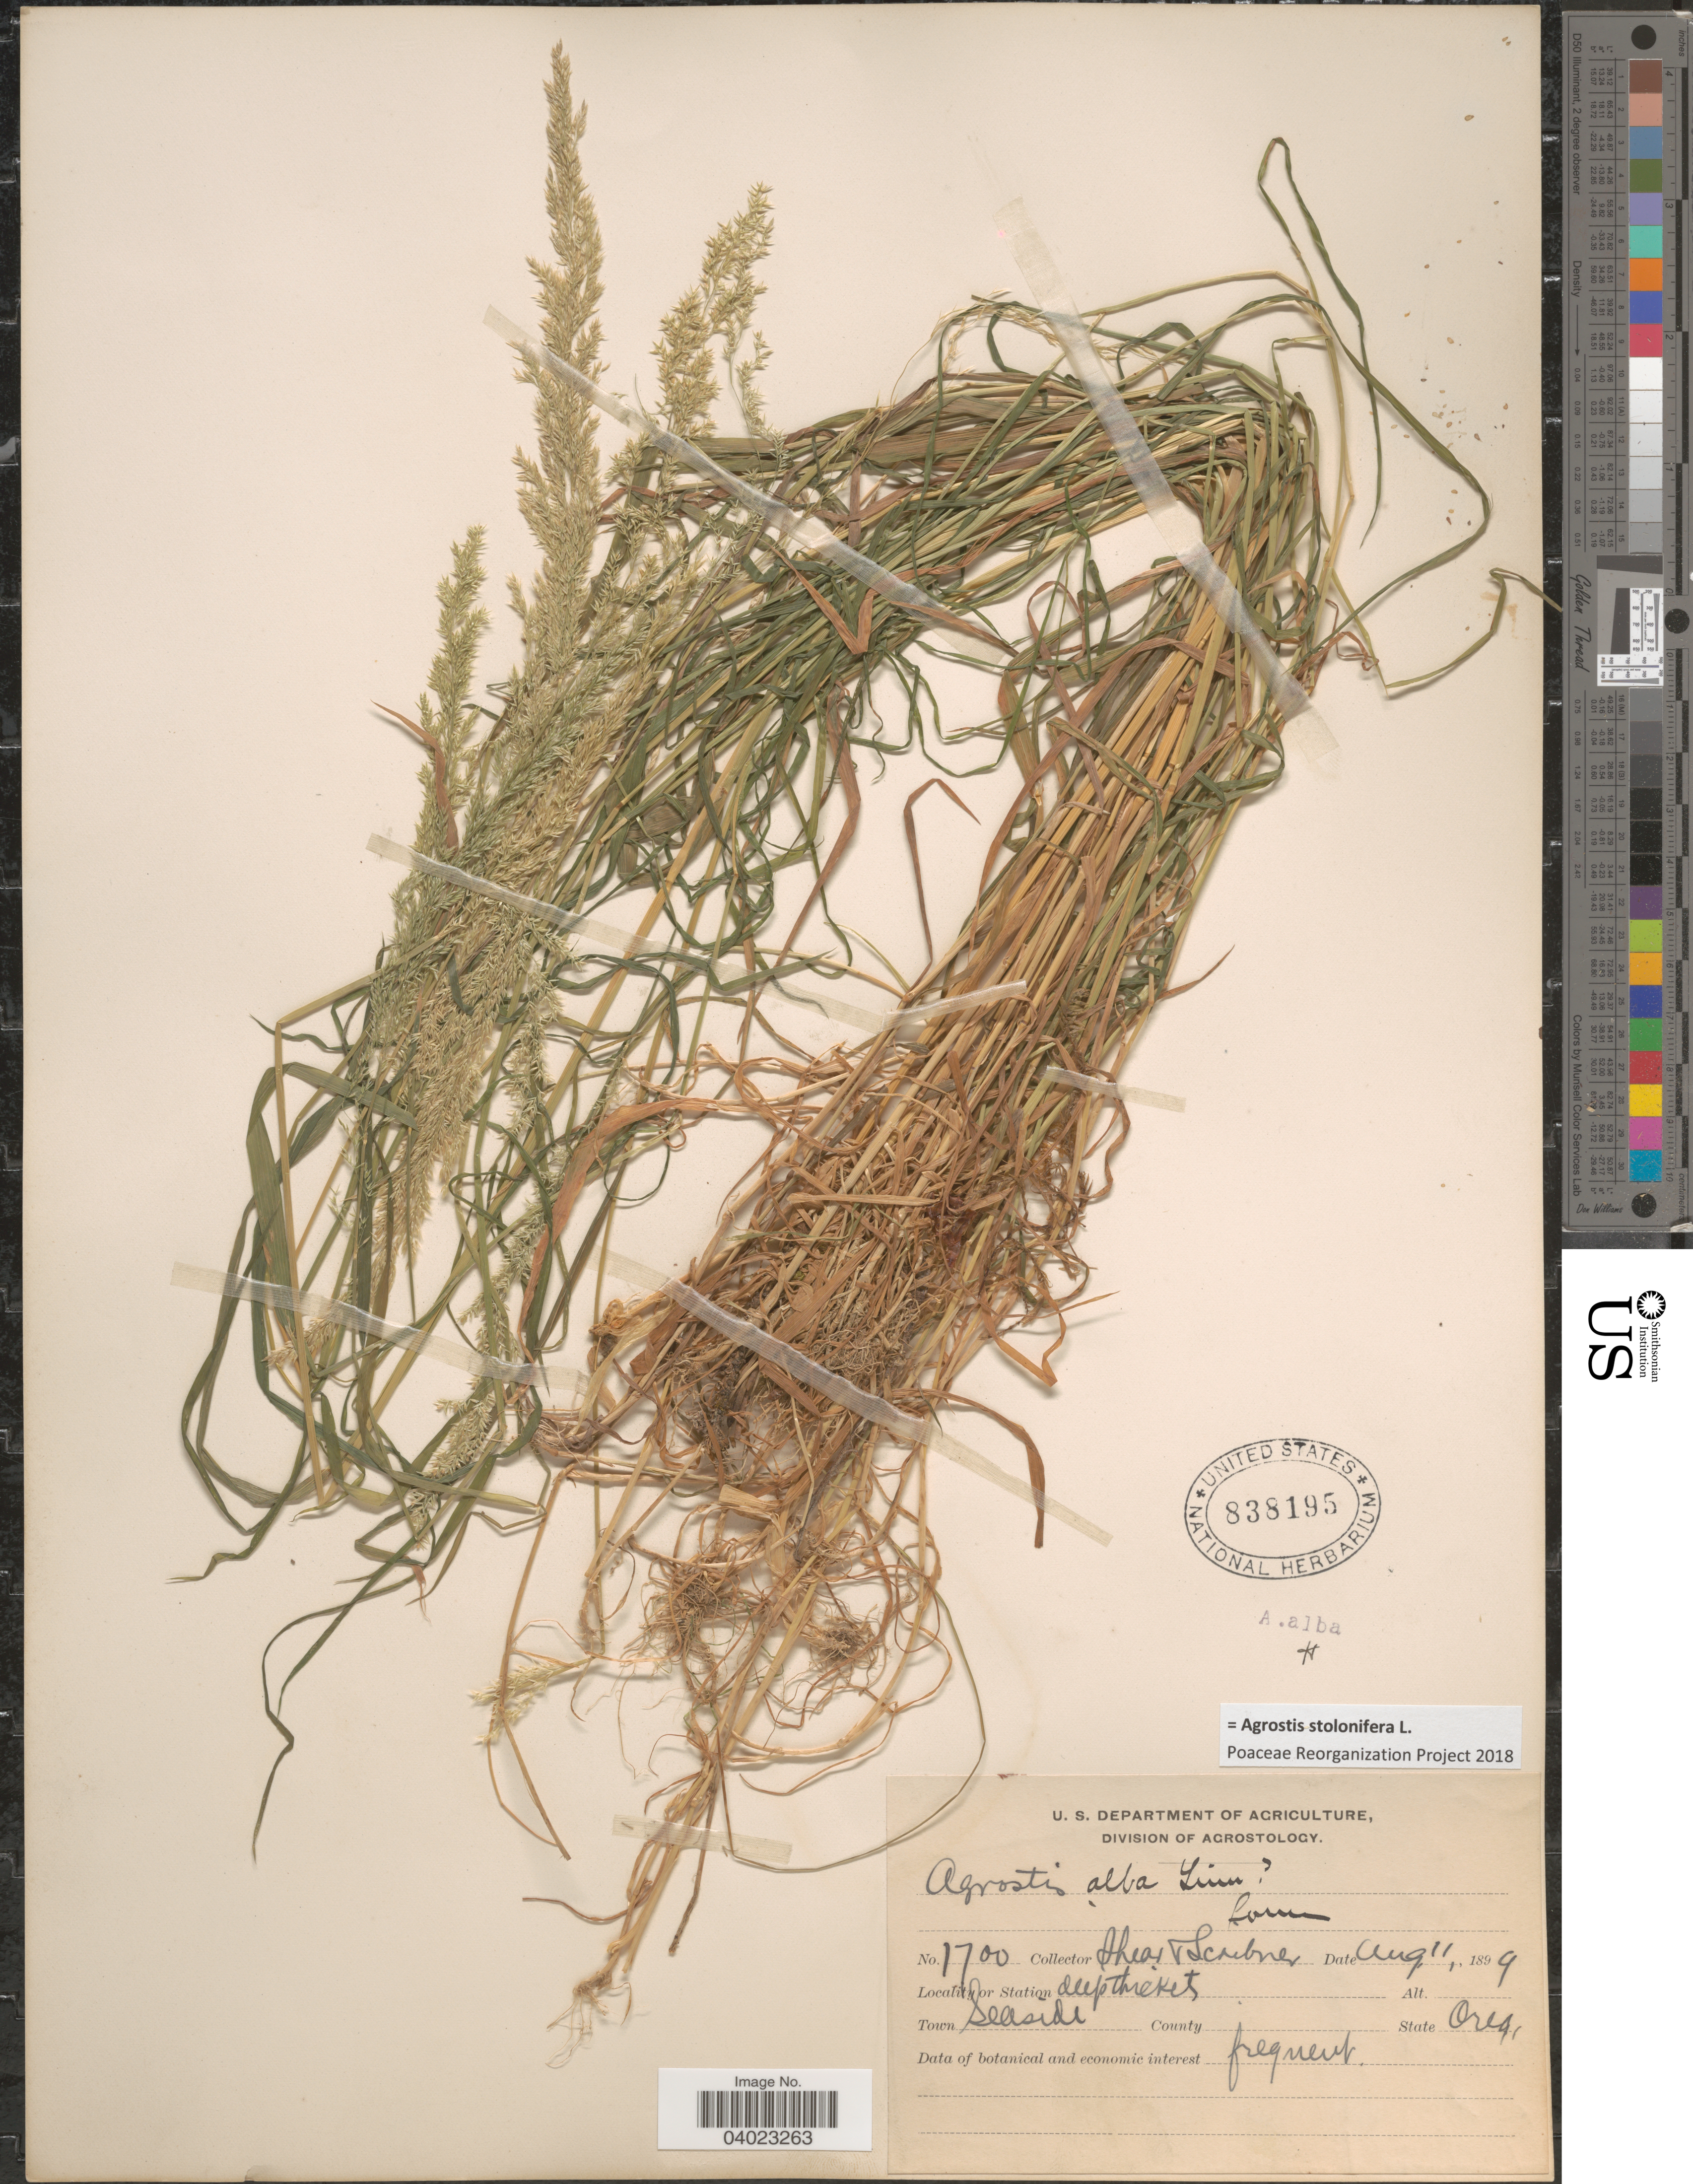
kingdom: Plantae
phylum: Tracheophyta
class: Liliopsida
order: Poales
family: Poaceae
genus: Agrostis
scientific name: Agrostis stolonifera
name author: L.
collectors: -- Shear & Scribner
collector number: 1700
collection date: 1899-08-11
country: United States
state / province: Oregon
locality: Deep thickets. Town Seaside.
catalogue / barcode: US 838195